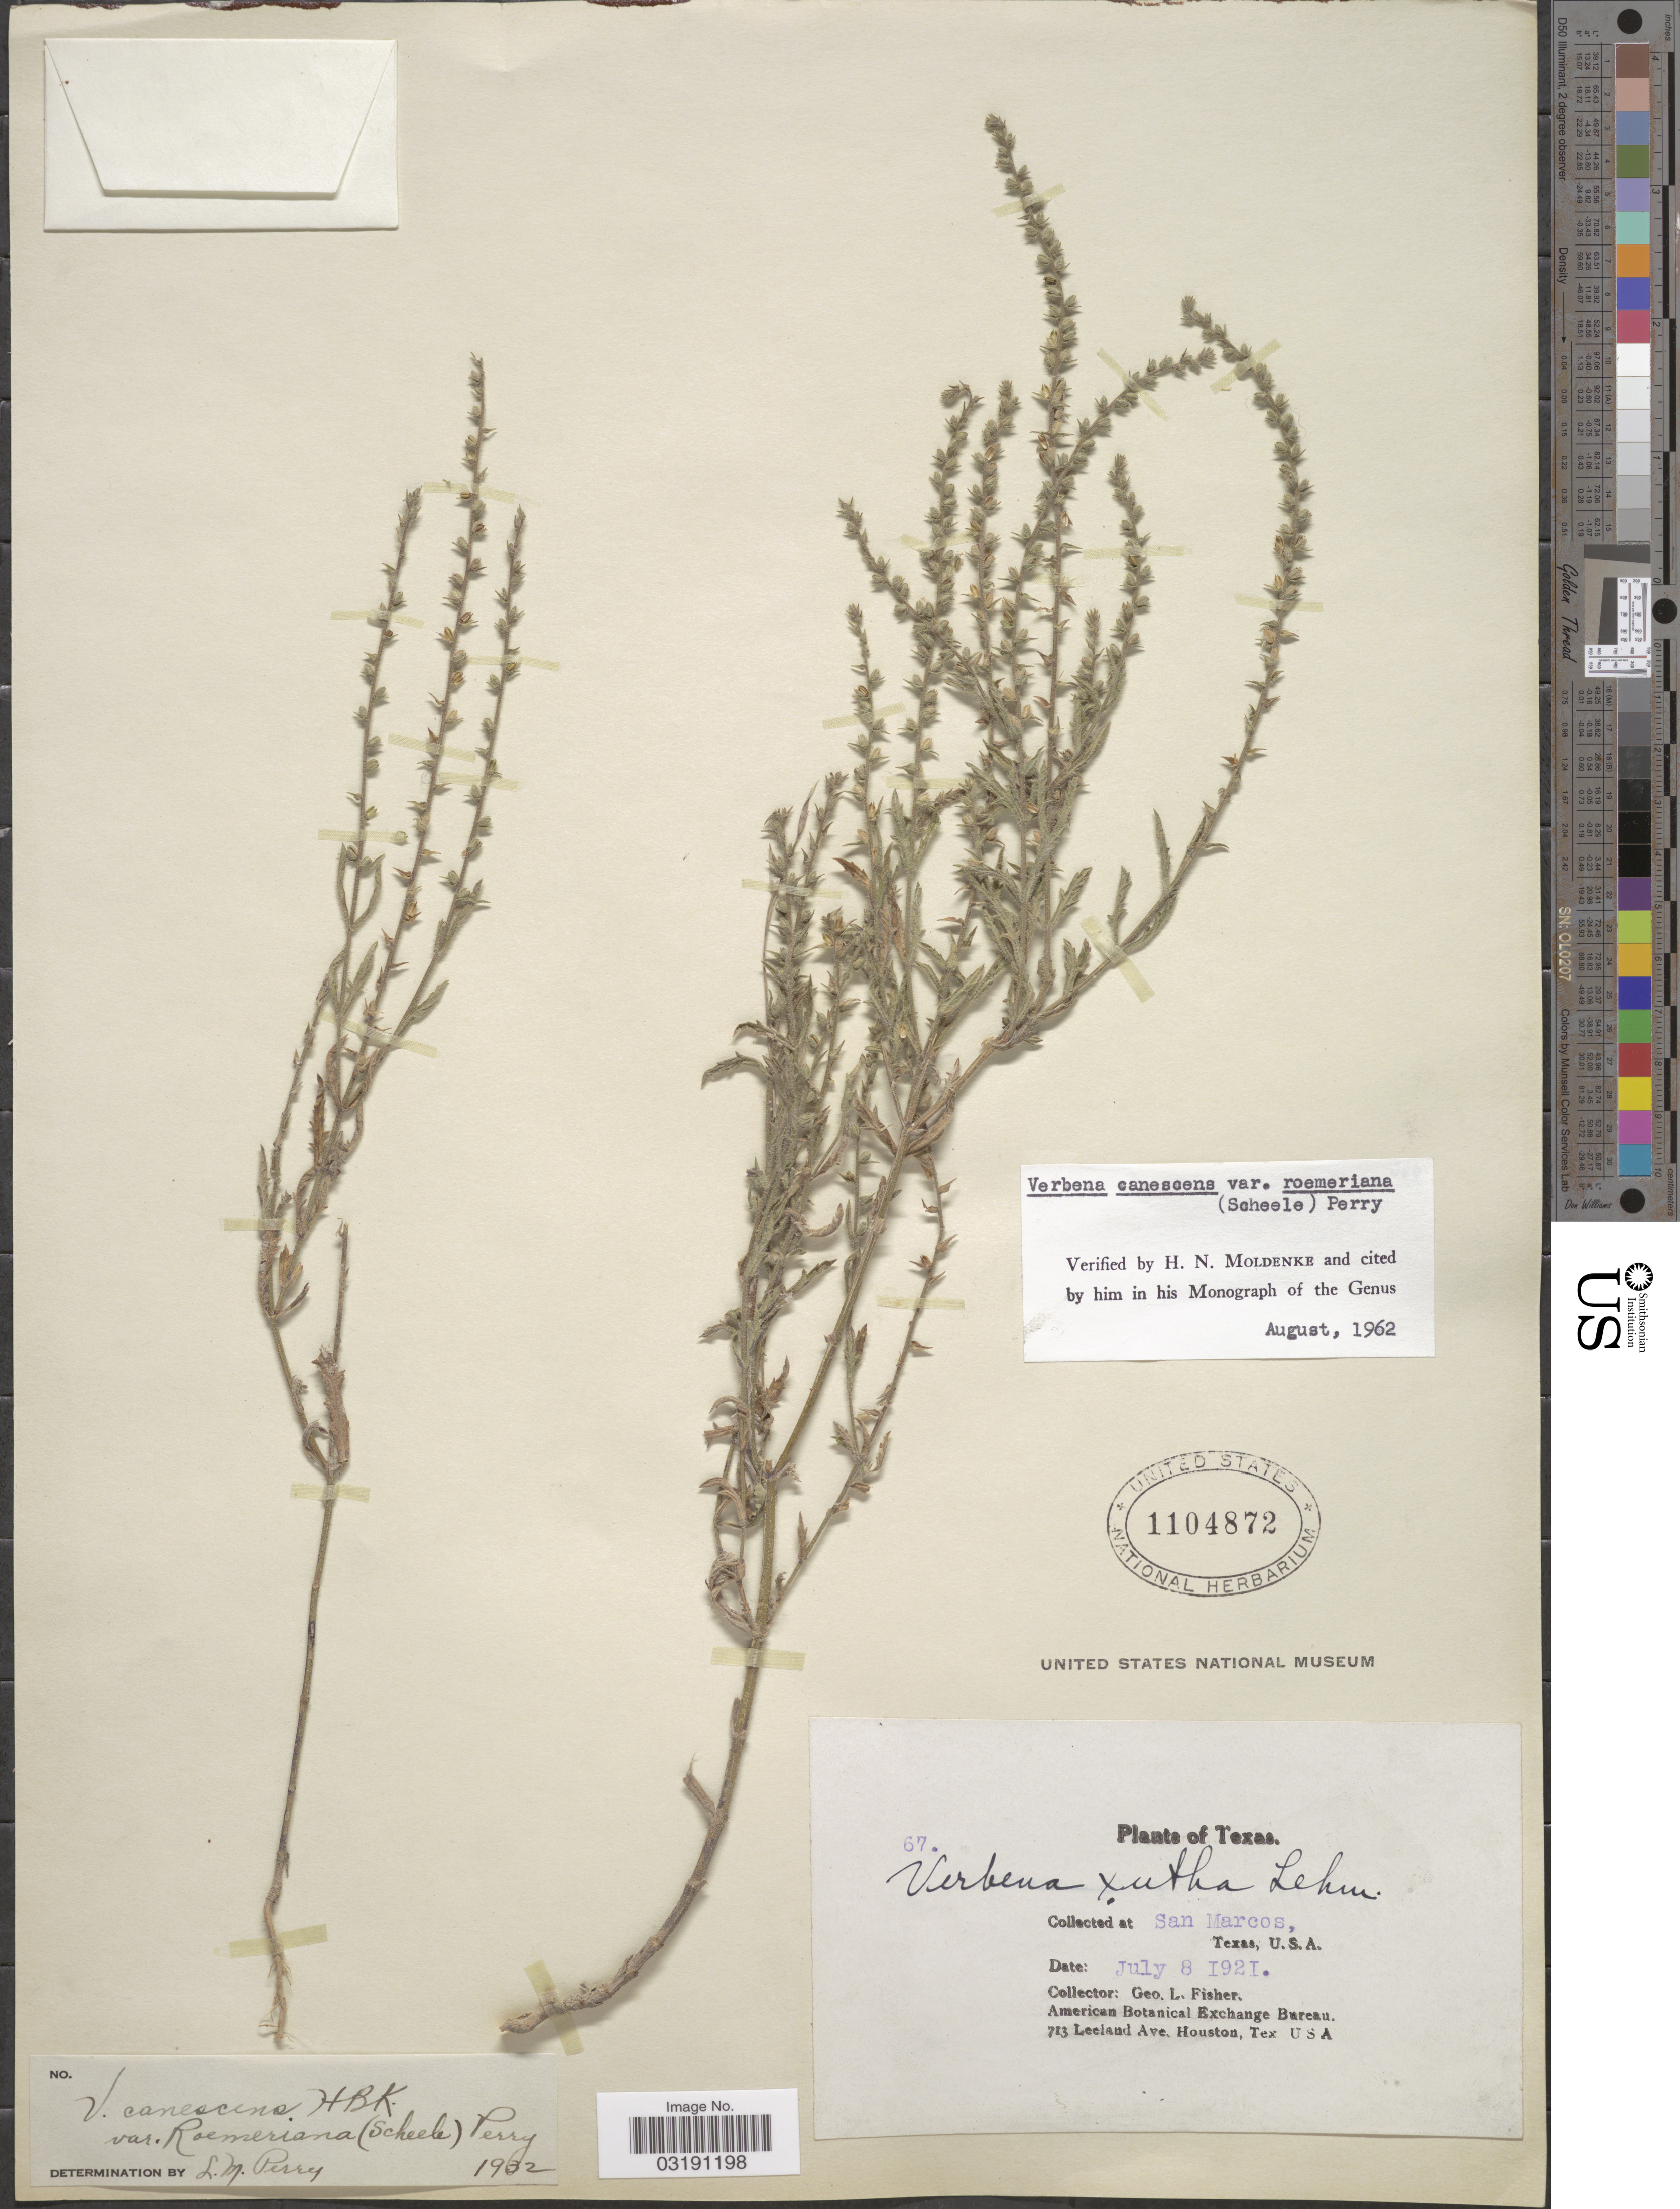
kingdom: Plantae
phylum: Tracheophyta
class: Magnoliopsida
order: Lamiales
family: Verbenaceae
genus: Verbena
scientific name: Verbena canescens var. roemeriana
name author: (Scheele) L.M. Perry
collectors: G. L. Fisher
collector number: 67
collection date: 1921-07-08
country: United States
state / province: Texas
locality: San Marcos.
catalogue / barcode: US 1104872